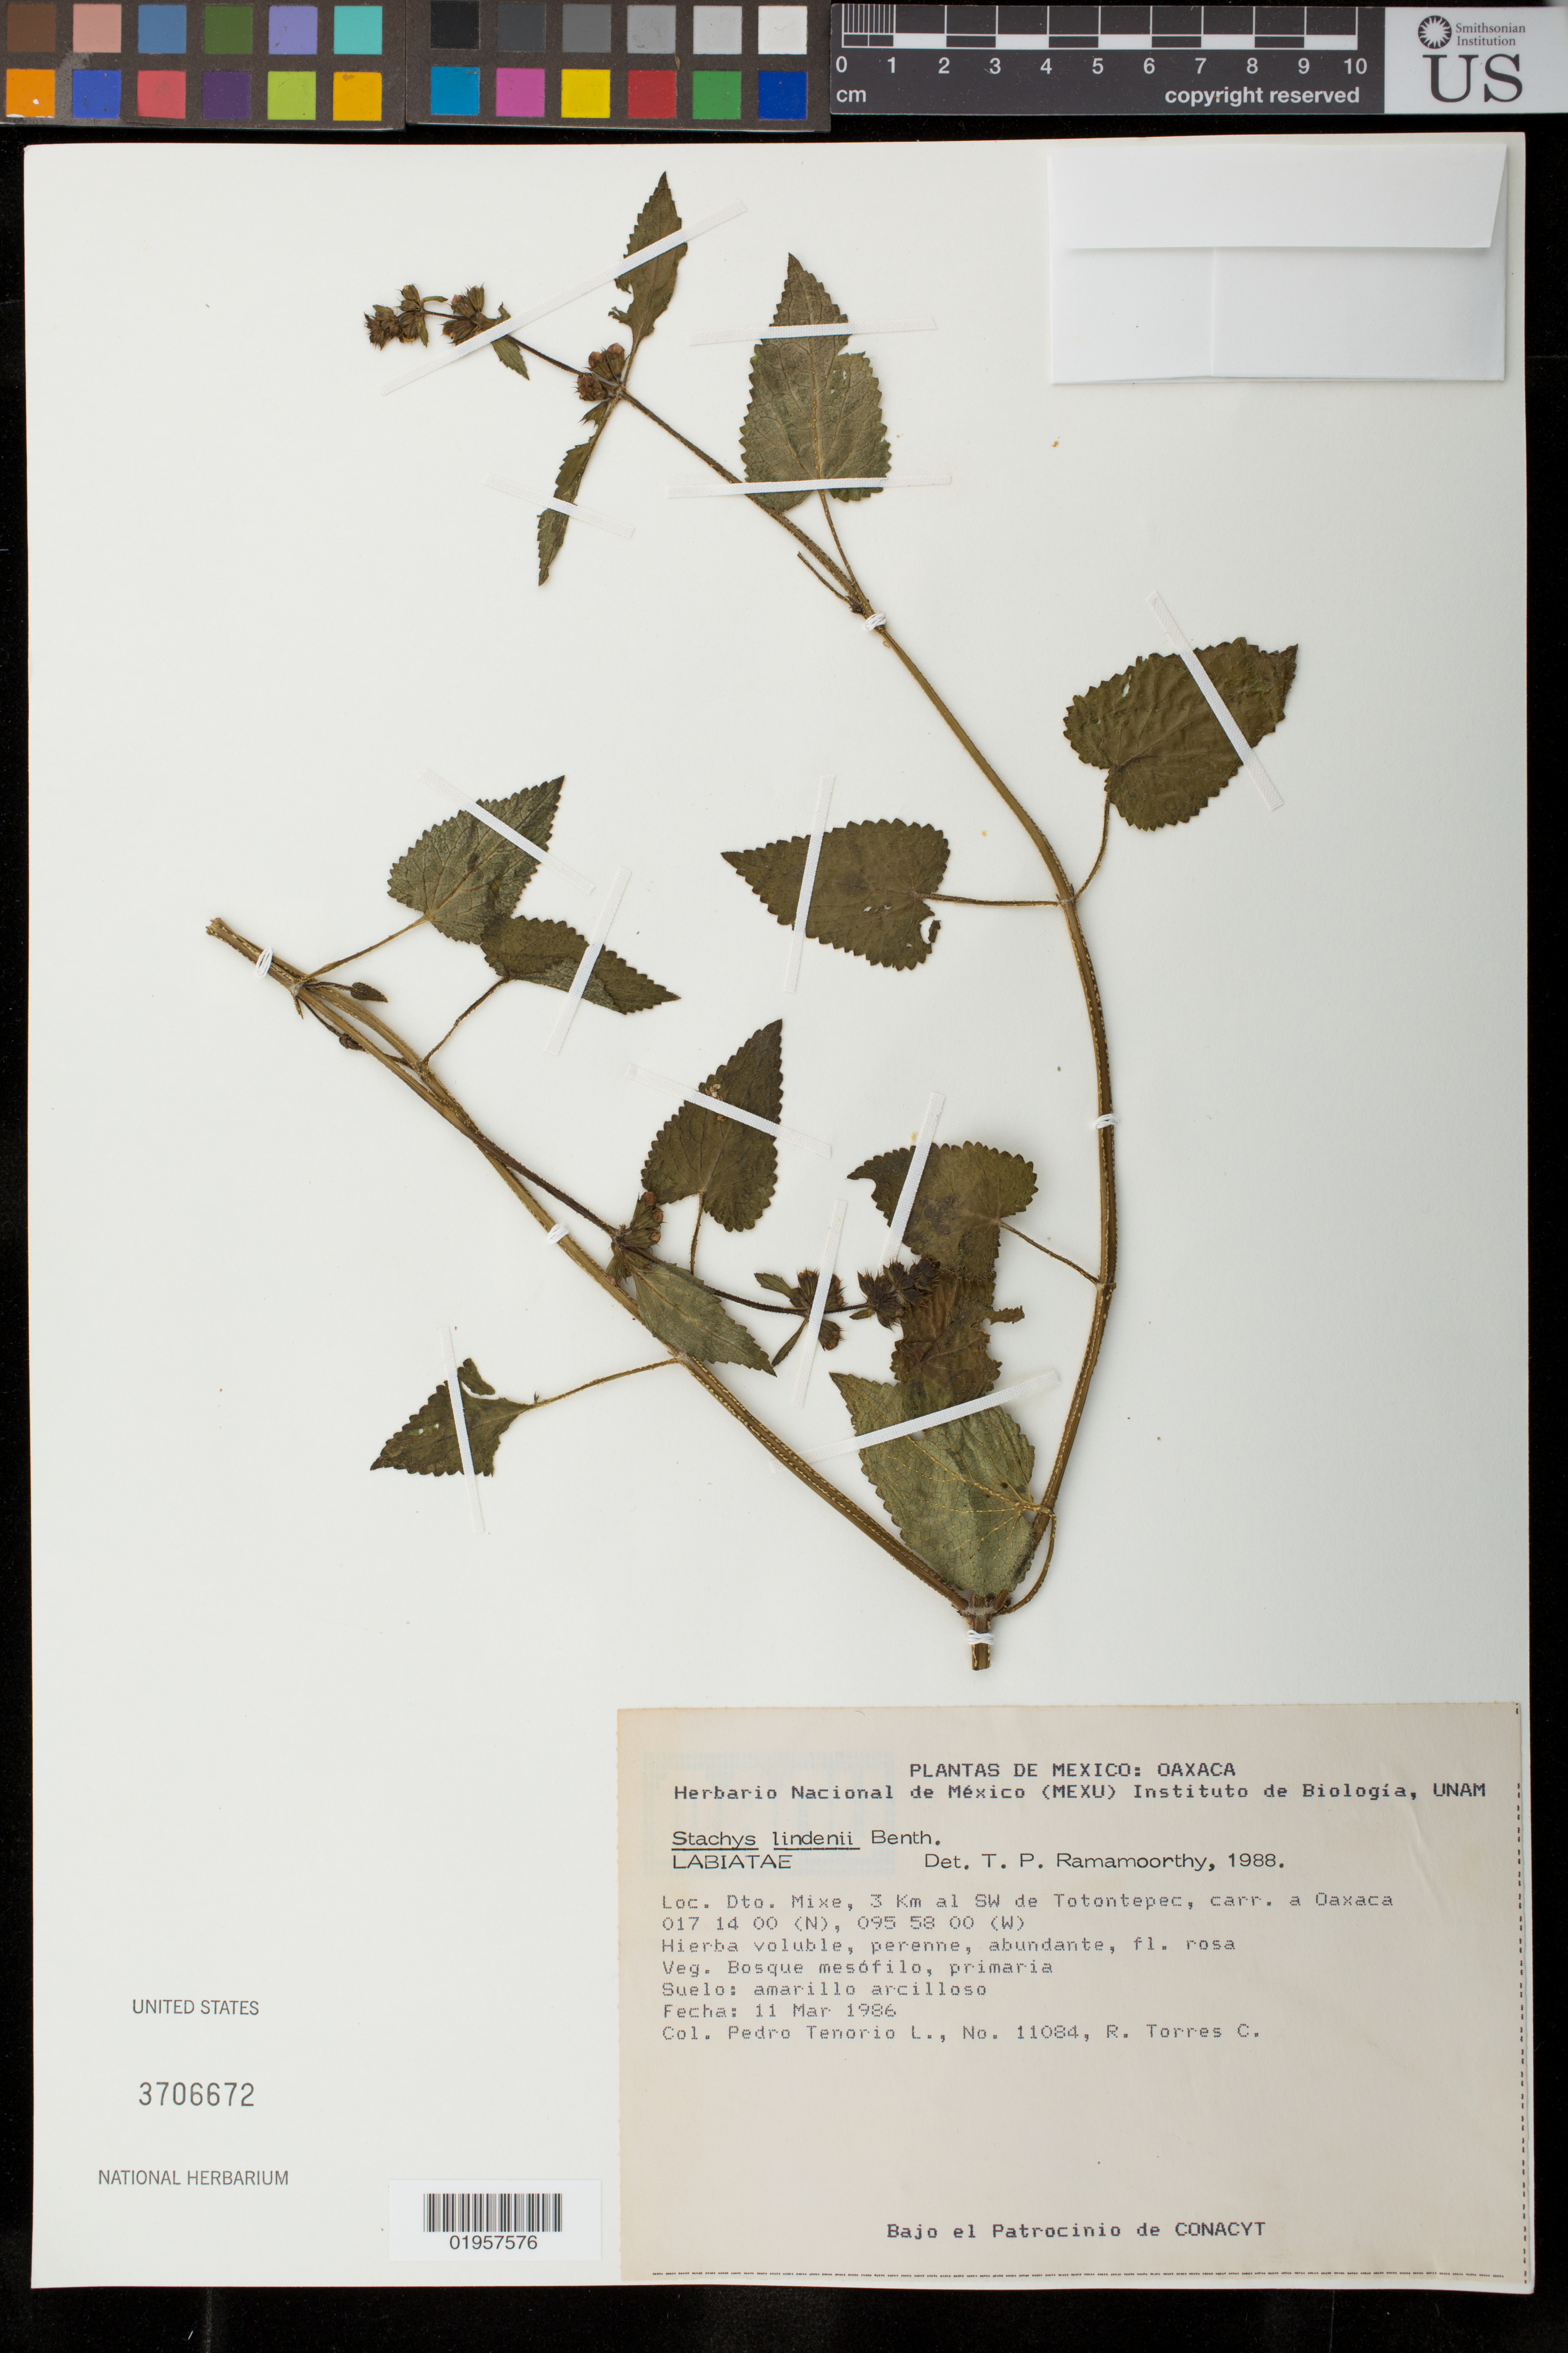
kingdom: Plantae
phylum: Tracheophyta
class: Magnoliopsida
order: Lamiales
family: Lamiaceae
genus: Stachys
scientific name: Stachys lindenii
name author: Benth.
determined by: Ramamoorthy, T. P.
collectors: P. Tenorio Lezama & R. Torres C.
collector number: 11084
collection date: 1986-03-11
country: Mexico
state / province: Oaxaca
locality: Dto. Mixe, 3 km al SW de totontepec, carr. a Oaxaca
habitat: Bosque mesófila, primaria; suelo amarillo arcilloso; abundante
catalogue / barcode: US 3706672